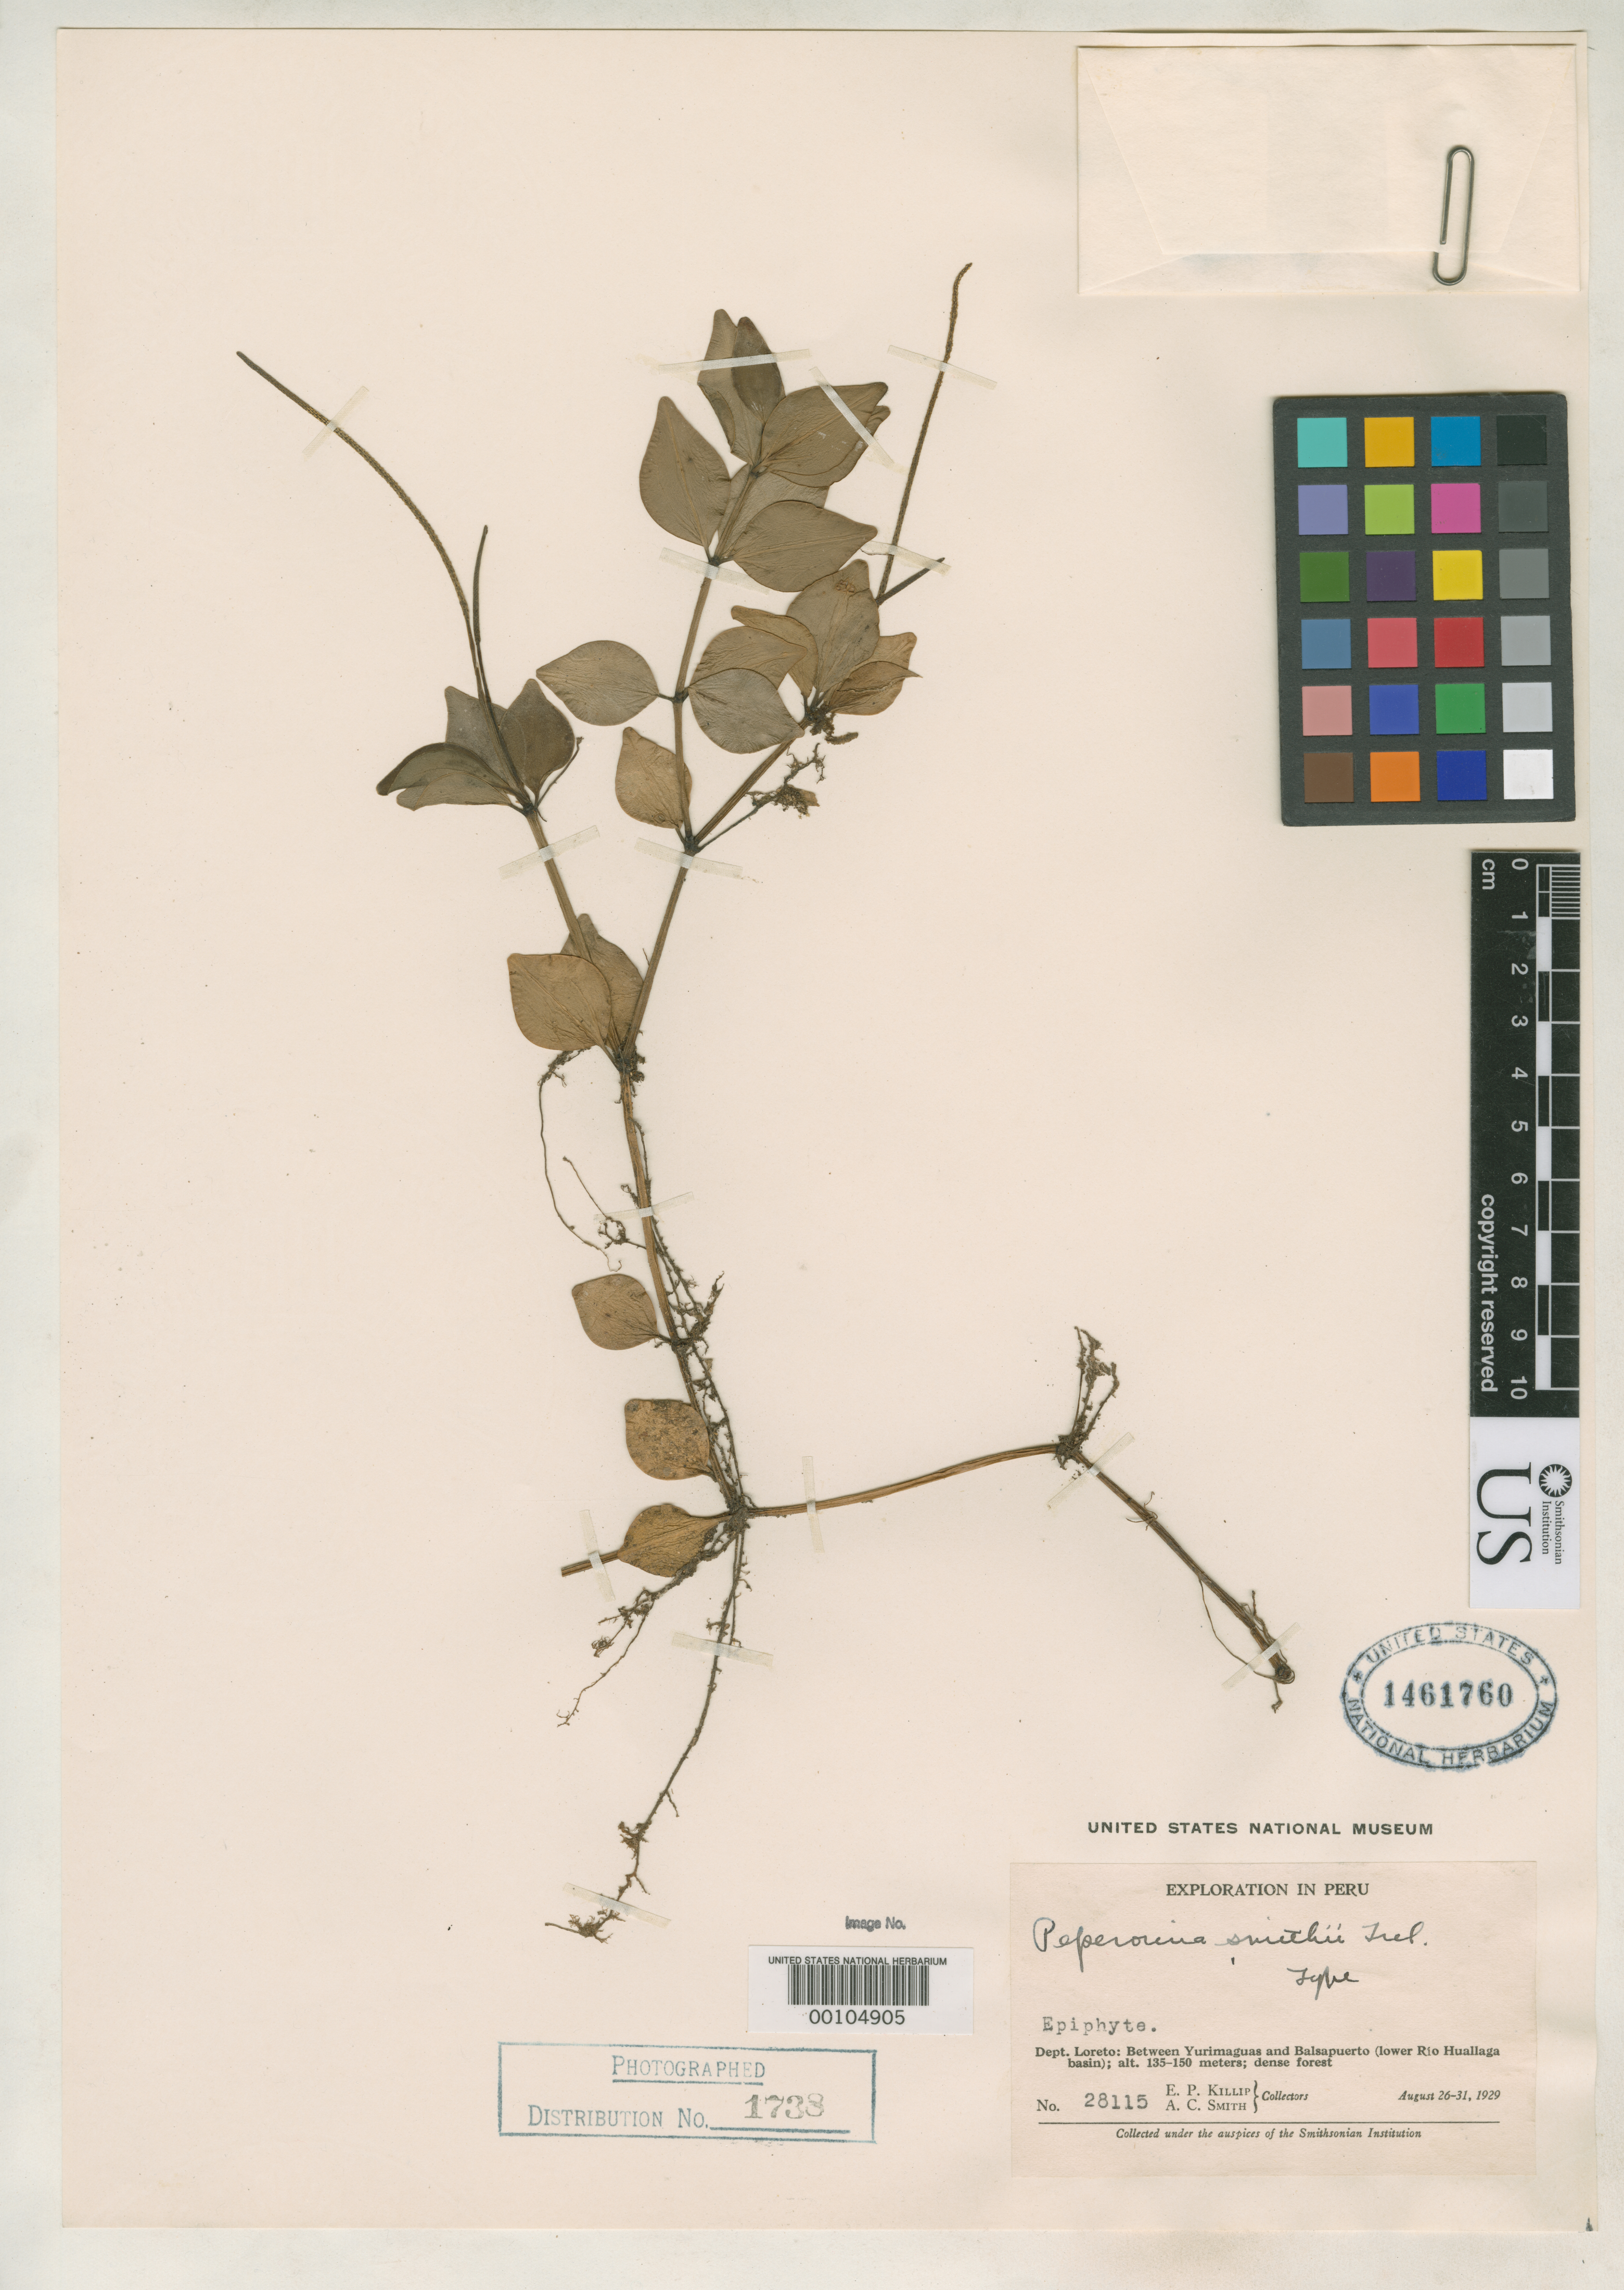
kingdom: Plantae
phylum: Tracheophyta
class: Magnoliopsida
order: Piperales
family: Piperaceae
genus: Peperomia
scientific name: Peperomia smithii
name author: Trel. in J.F. Macbr.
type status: Holotype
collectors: E. P. Killip & A. C. Smith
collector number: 28115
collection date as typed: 26 Aug 1929 to 31 Aug 1929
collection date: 1929-08-26/1929-08-31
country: Peru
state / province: Loreto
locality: Between Yurimaguas and Balsapuerto.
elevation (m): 135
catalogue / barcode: US 1461760